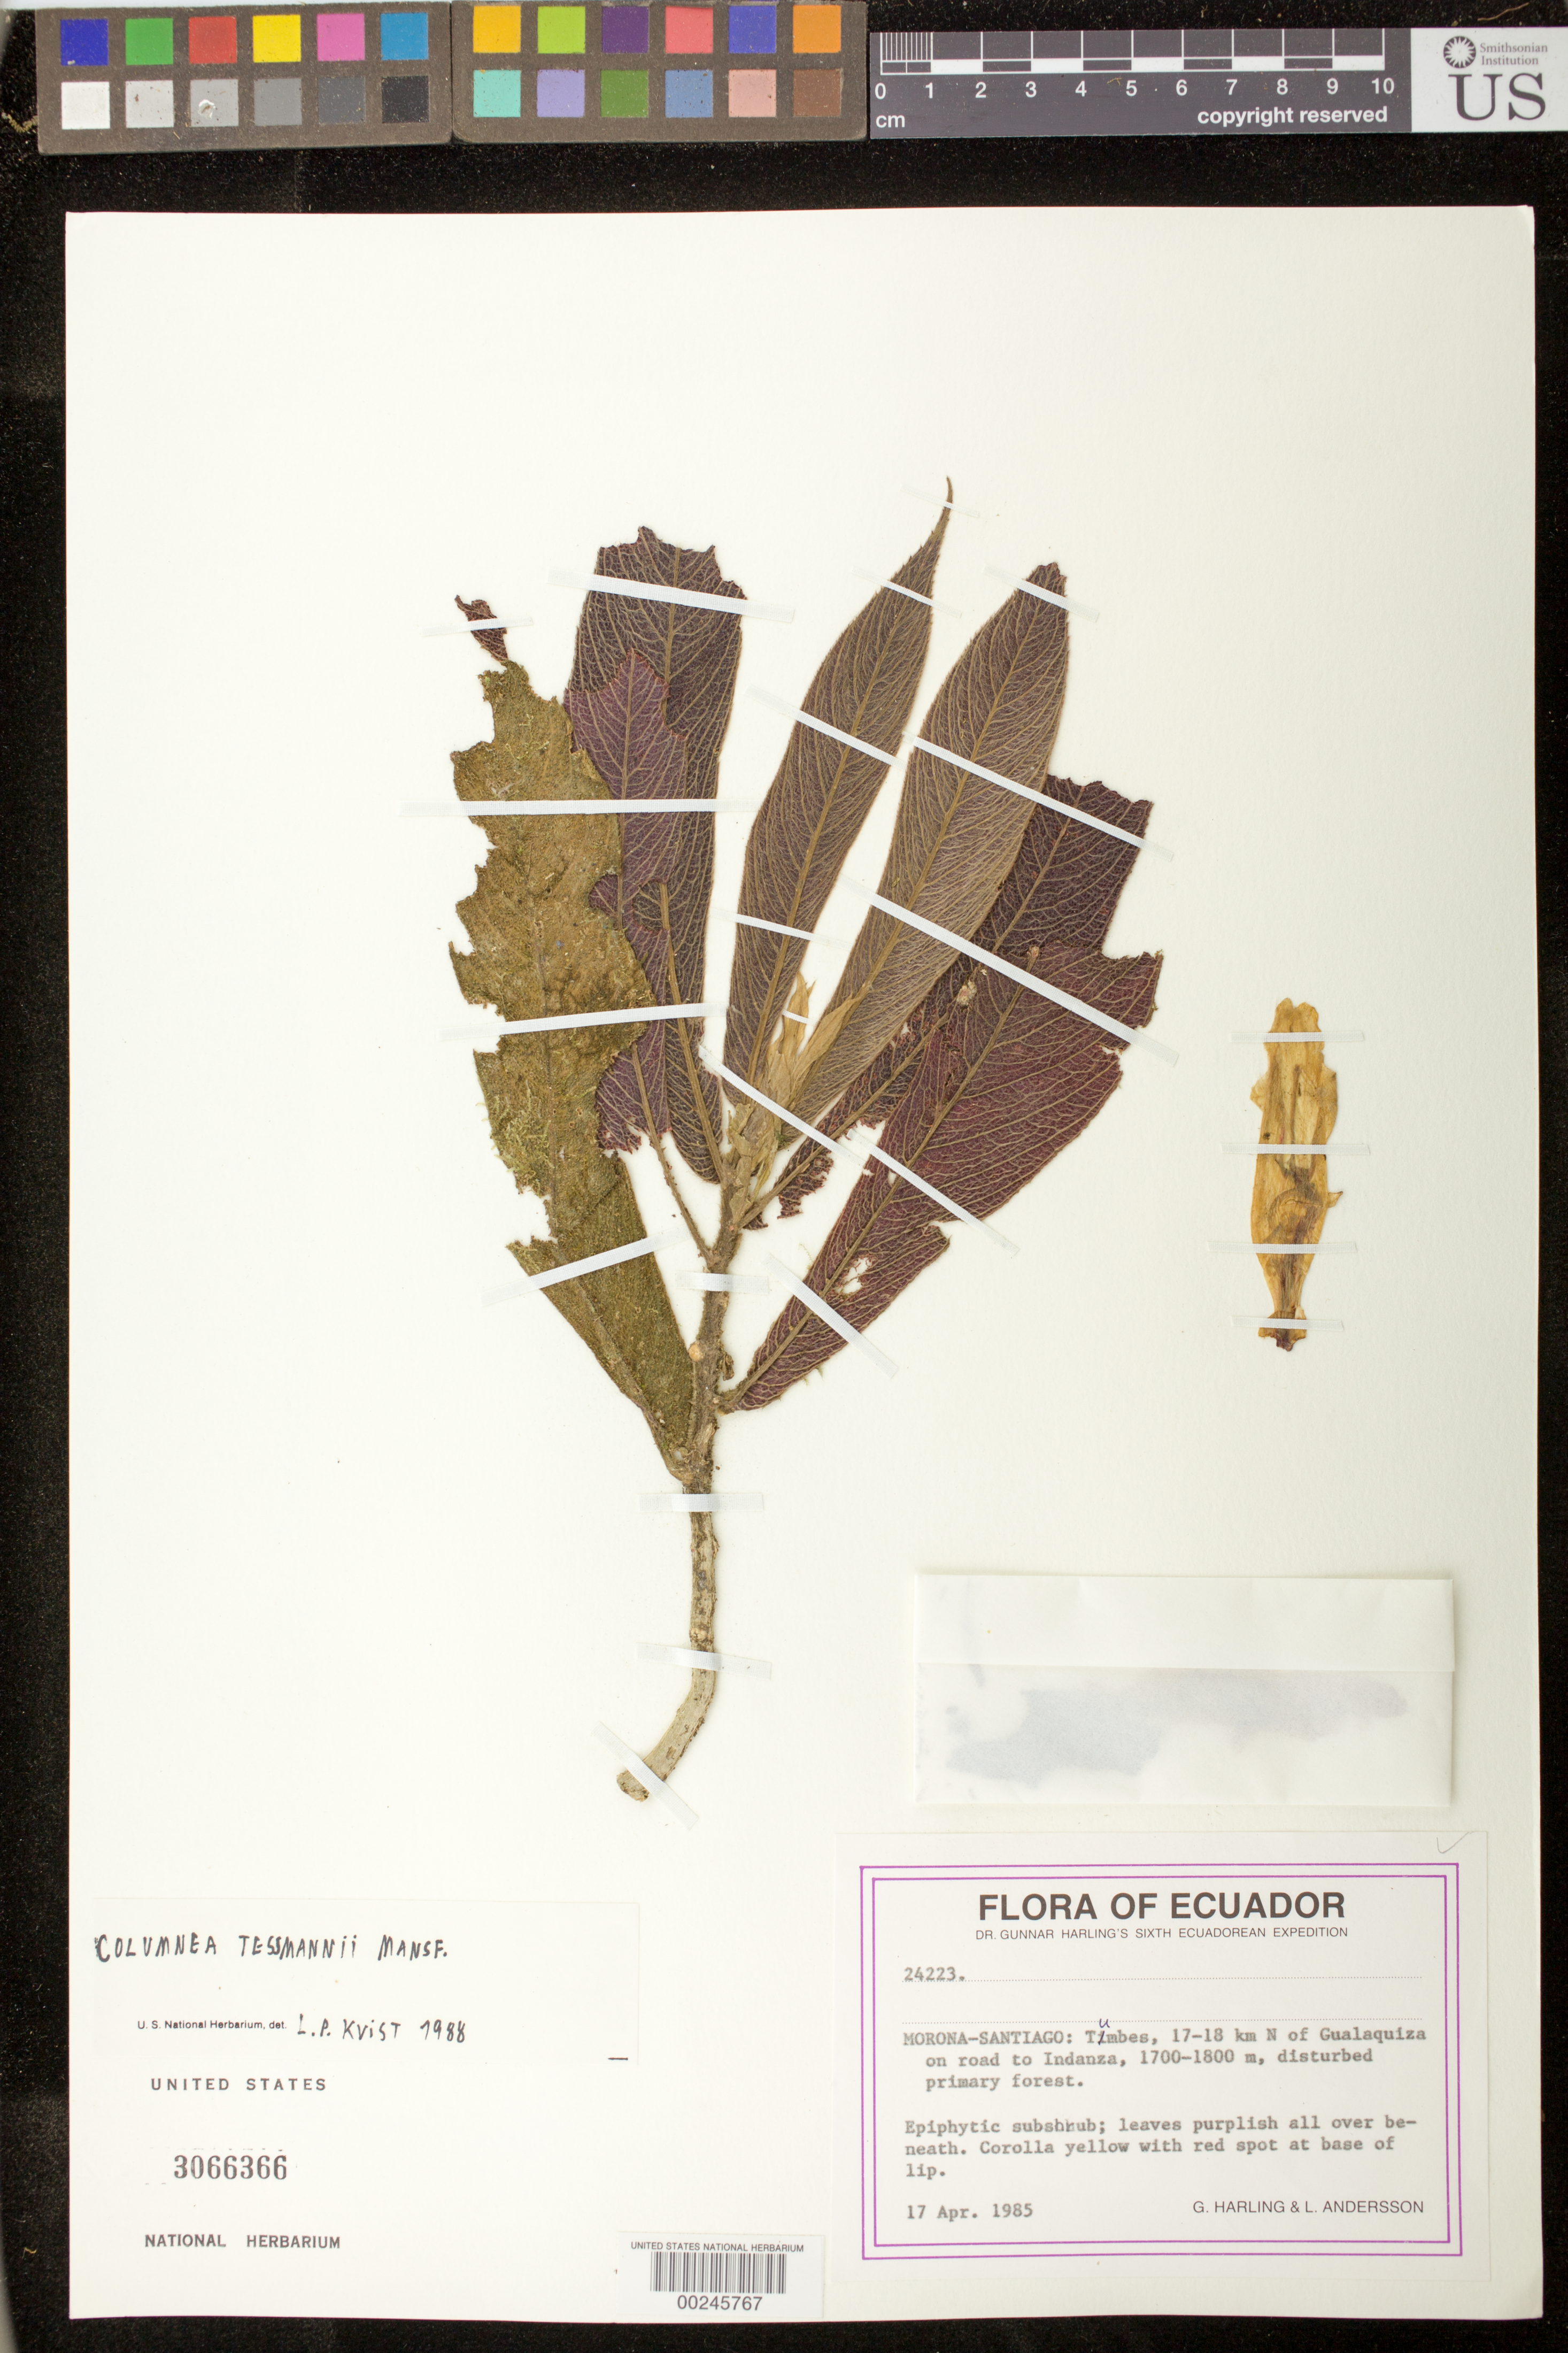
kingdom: Plantae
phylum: Tracheophyta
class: Magnoliopsida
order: Lamiales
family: Gesneriaceae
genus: Columnea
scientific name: Columnea tessmannii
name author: Mansf.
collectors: G. Harling & L. Andersson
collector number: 24223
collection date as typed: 17 Apr 1985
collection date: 1985-04-17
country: Ecuador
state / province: Morona-Santiago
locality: Tumbes, 17-18 km N of Gualaquiza on road to Indanza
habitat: Disturbed primary forest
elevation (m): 1700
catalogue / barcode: US 3066366